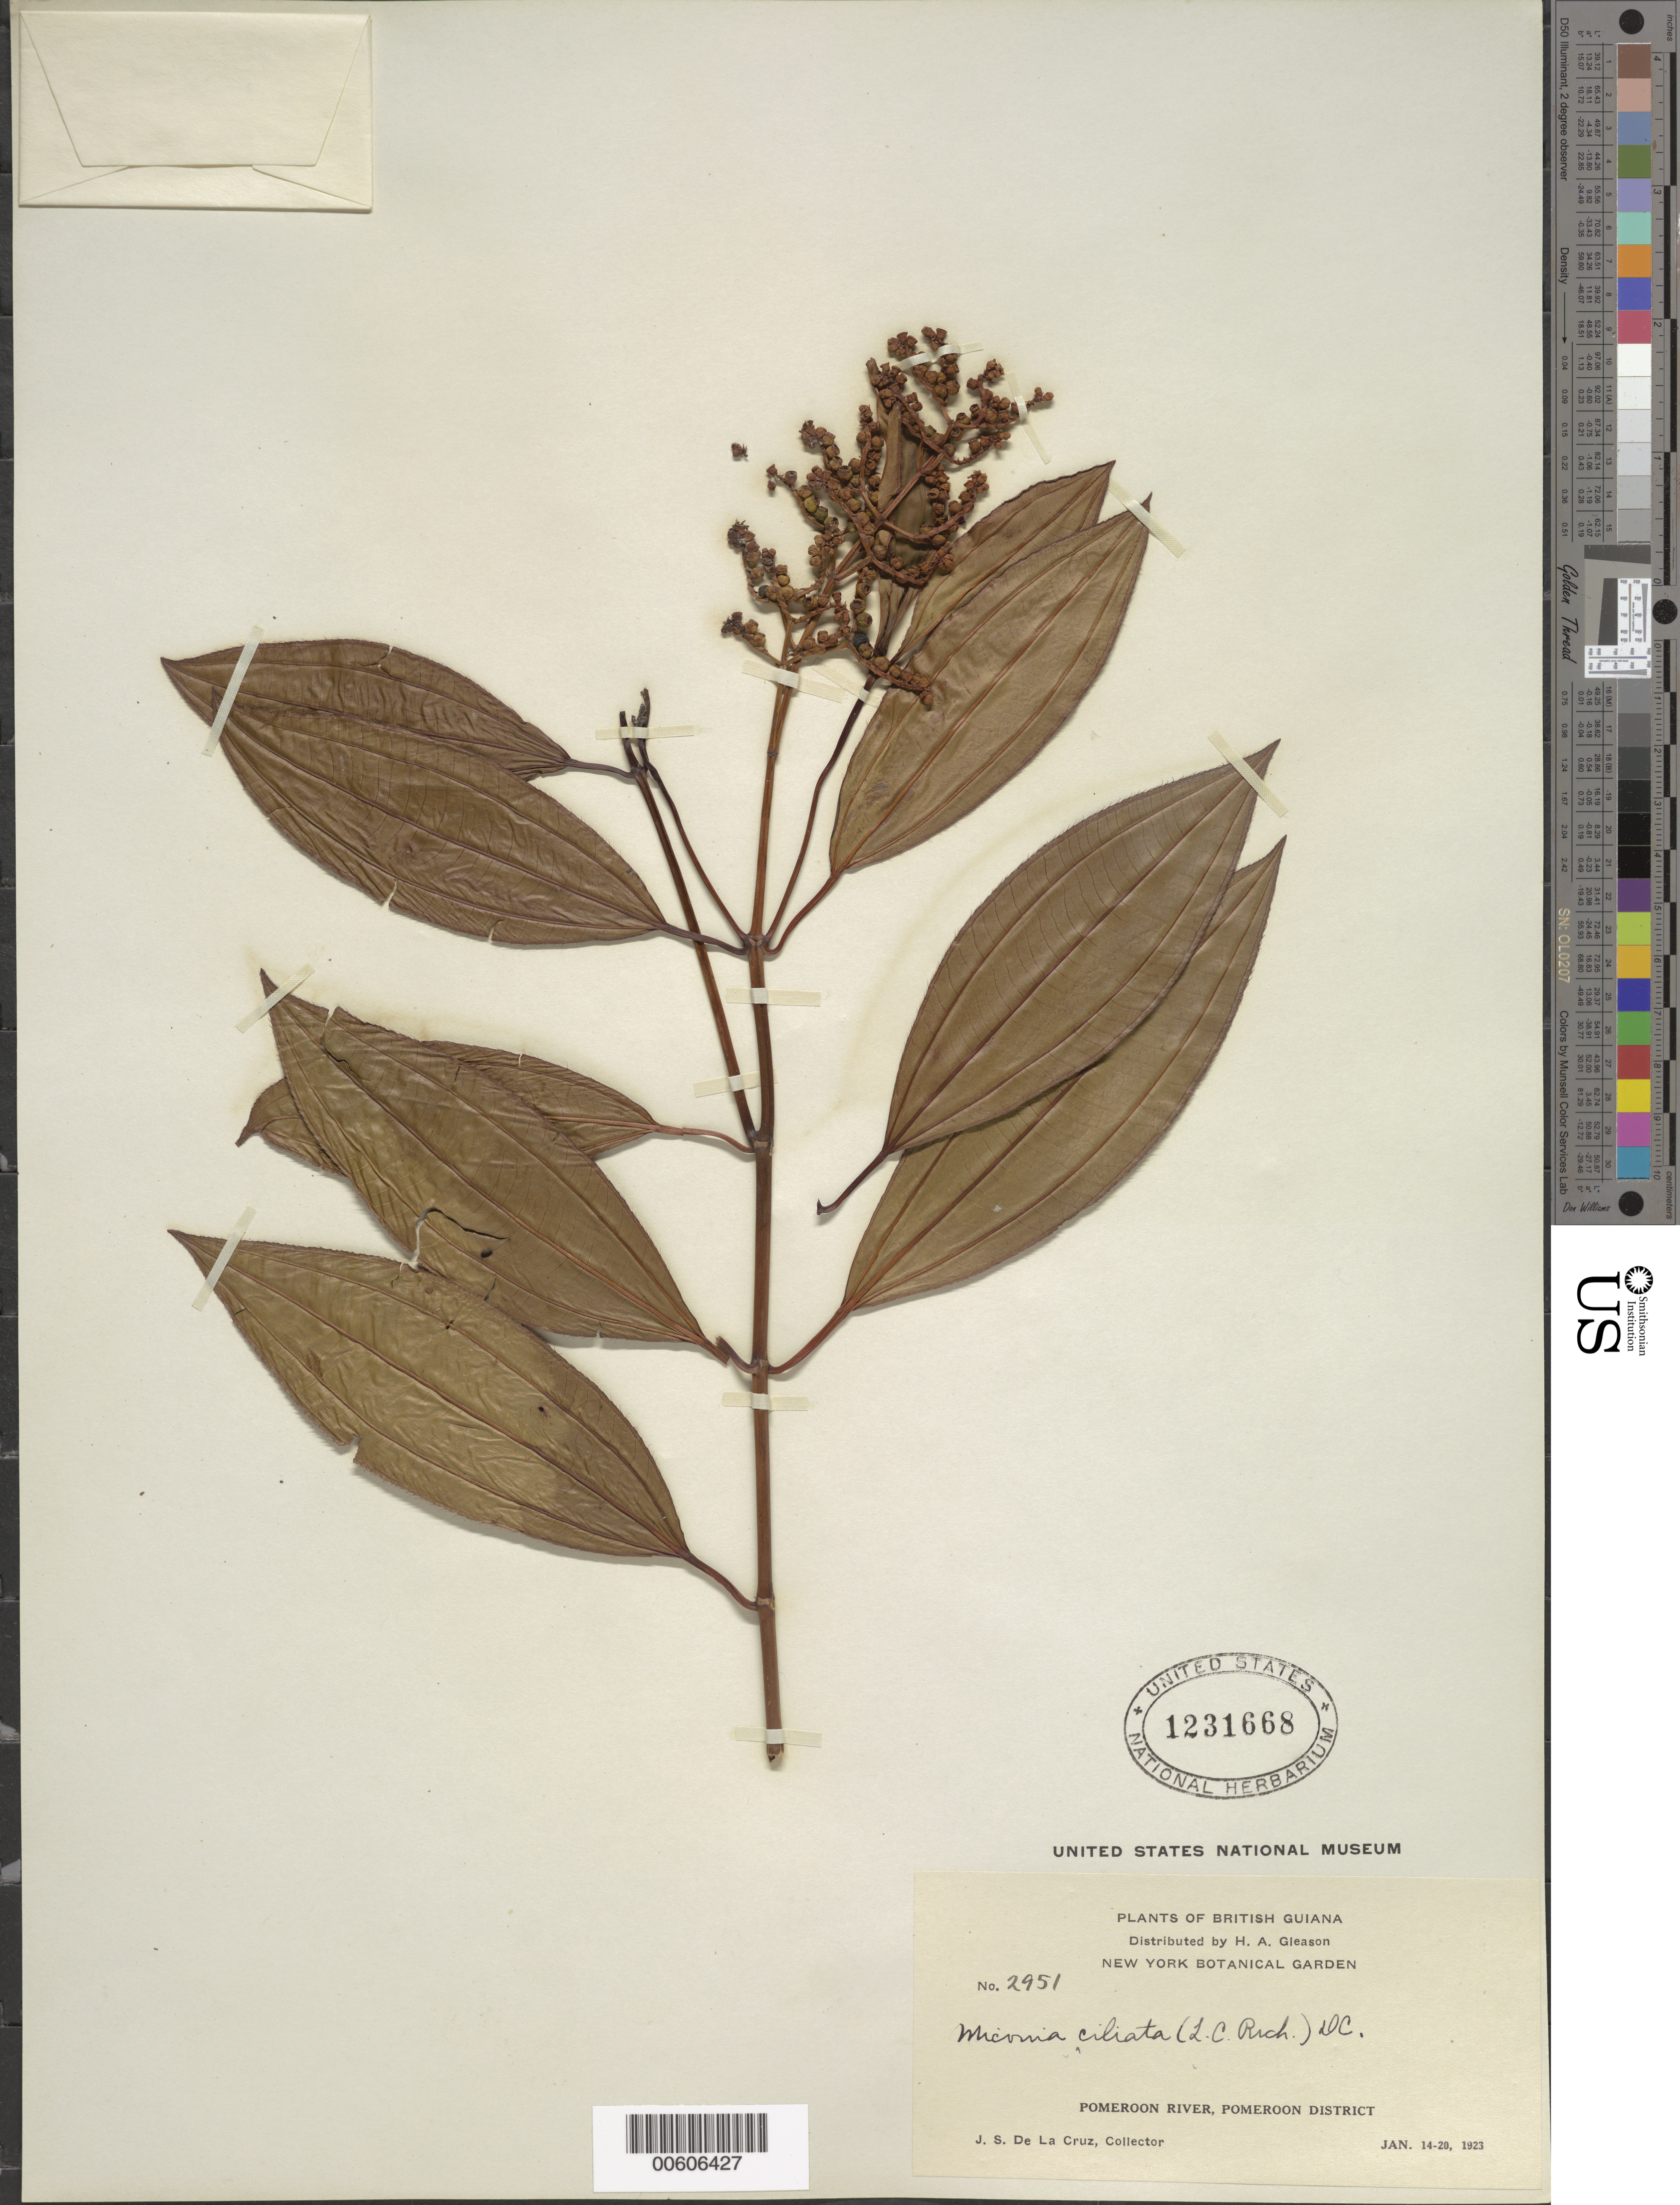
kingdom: Plantae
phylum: Tracheophyta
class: Magnoliopsida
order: Myrtales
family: Melastomataceae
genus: Miconia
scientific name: Miconia ciliata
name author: (Rich.) DC.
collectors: J. S. de la Cruz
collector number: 2951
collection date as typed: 14-Jan-23 to 20-Jan-23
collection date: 1923-01-14/1923-01-20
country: Guyana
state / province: Pomeroon-Supenaam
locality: Pomeroon R.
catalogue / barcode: US 1231668